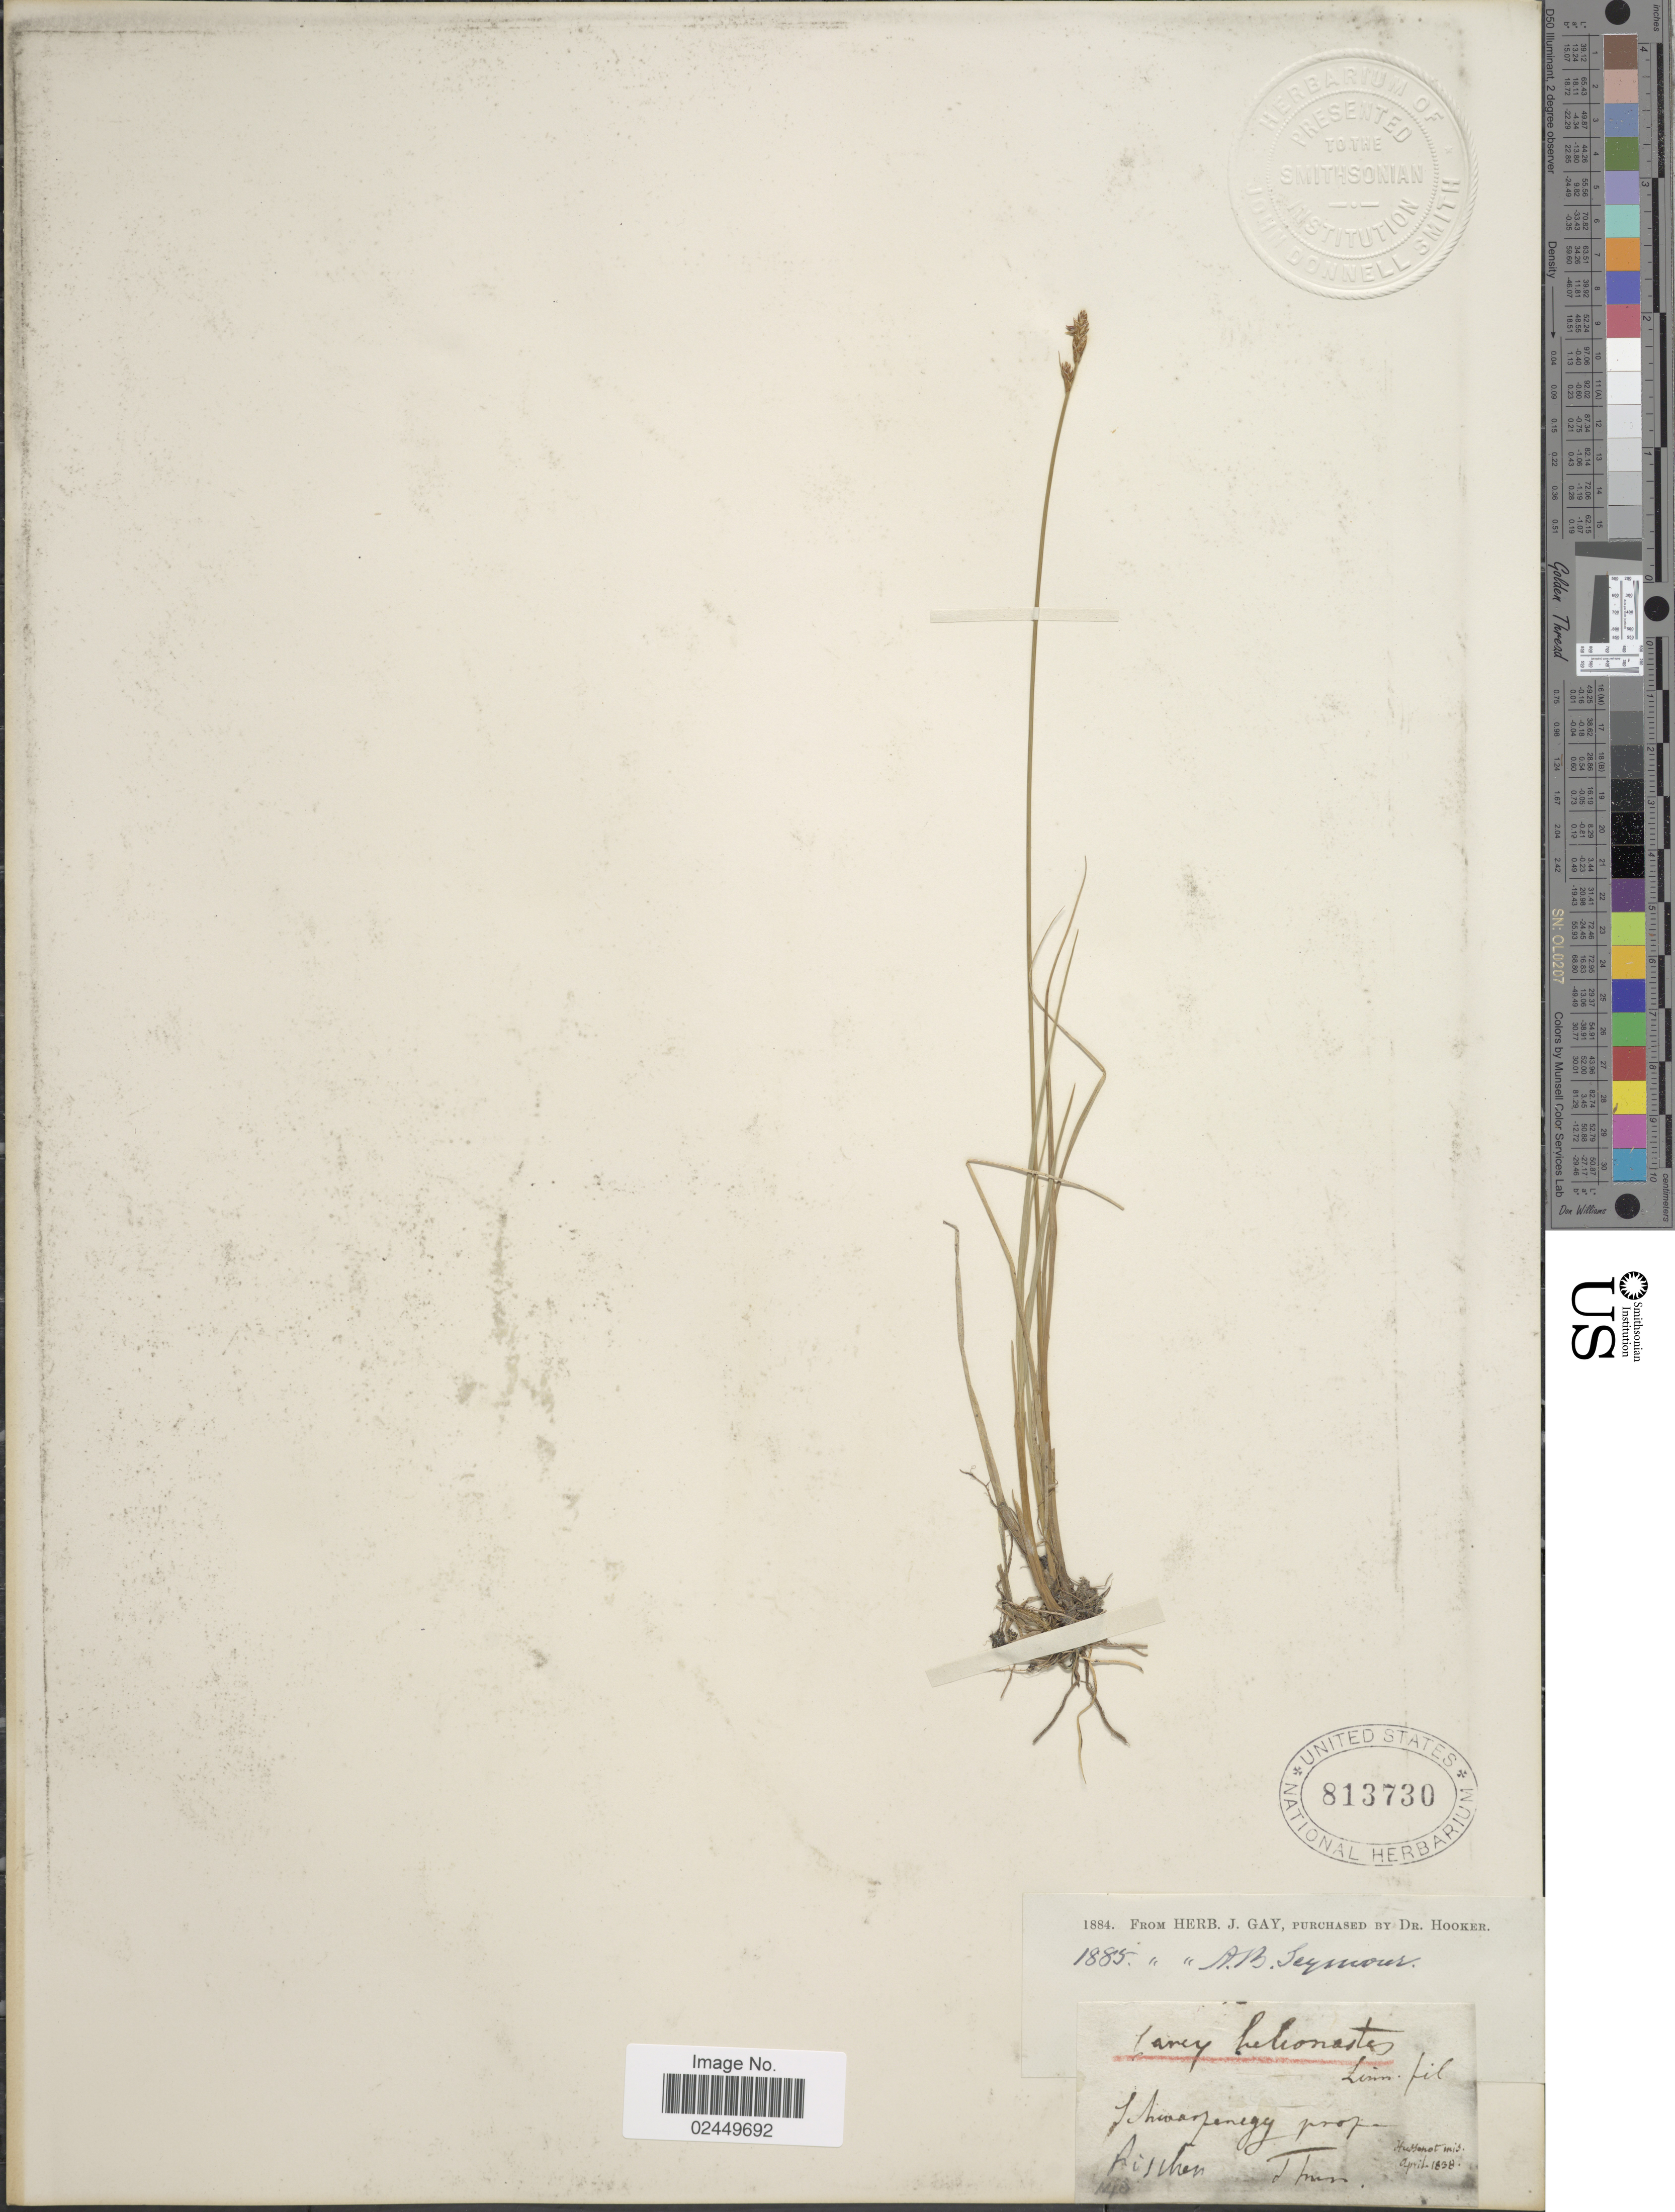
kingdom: Plantae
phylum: Tracheophyta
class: Liliopsida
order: Poales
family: Cyperaceae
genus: Carex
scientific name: Carex heleonastes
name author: Ehrh. ex L. f.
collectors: Fischer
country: Germany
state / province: Thuringia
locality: Schwarzenegg prope Richen Thur. [unsure placement]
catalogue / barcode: US 813730